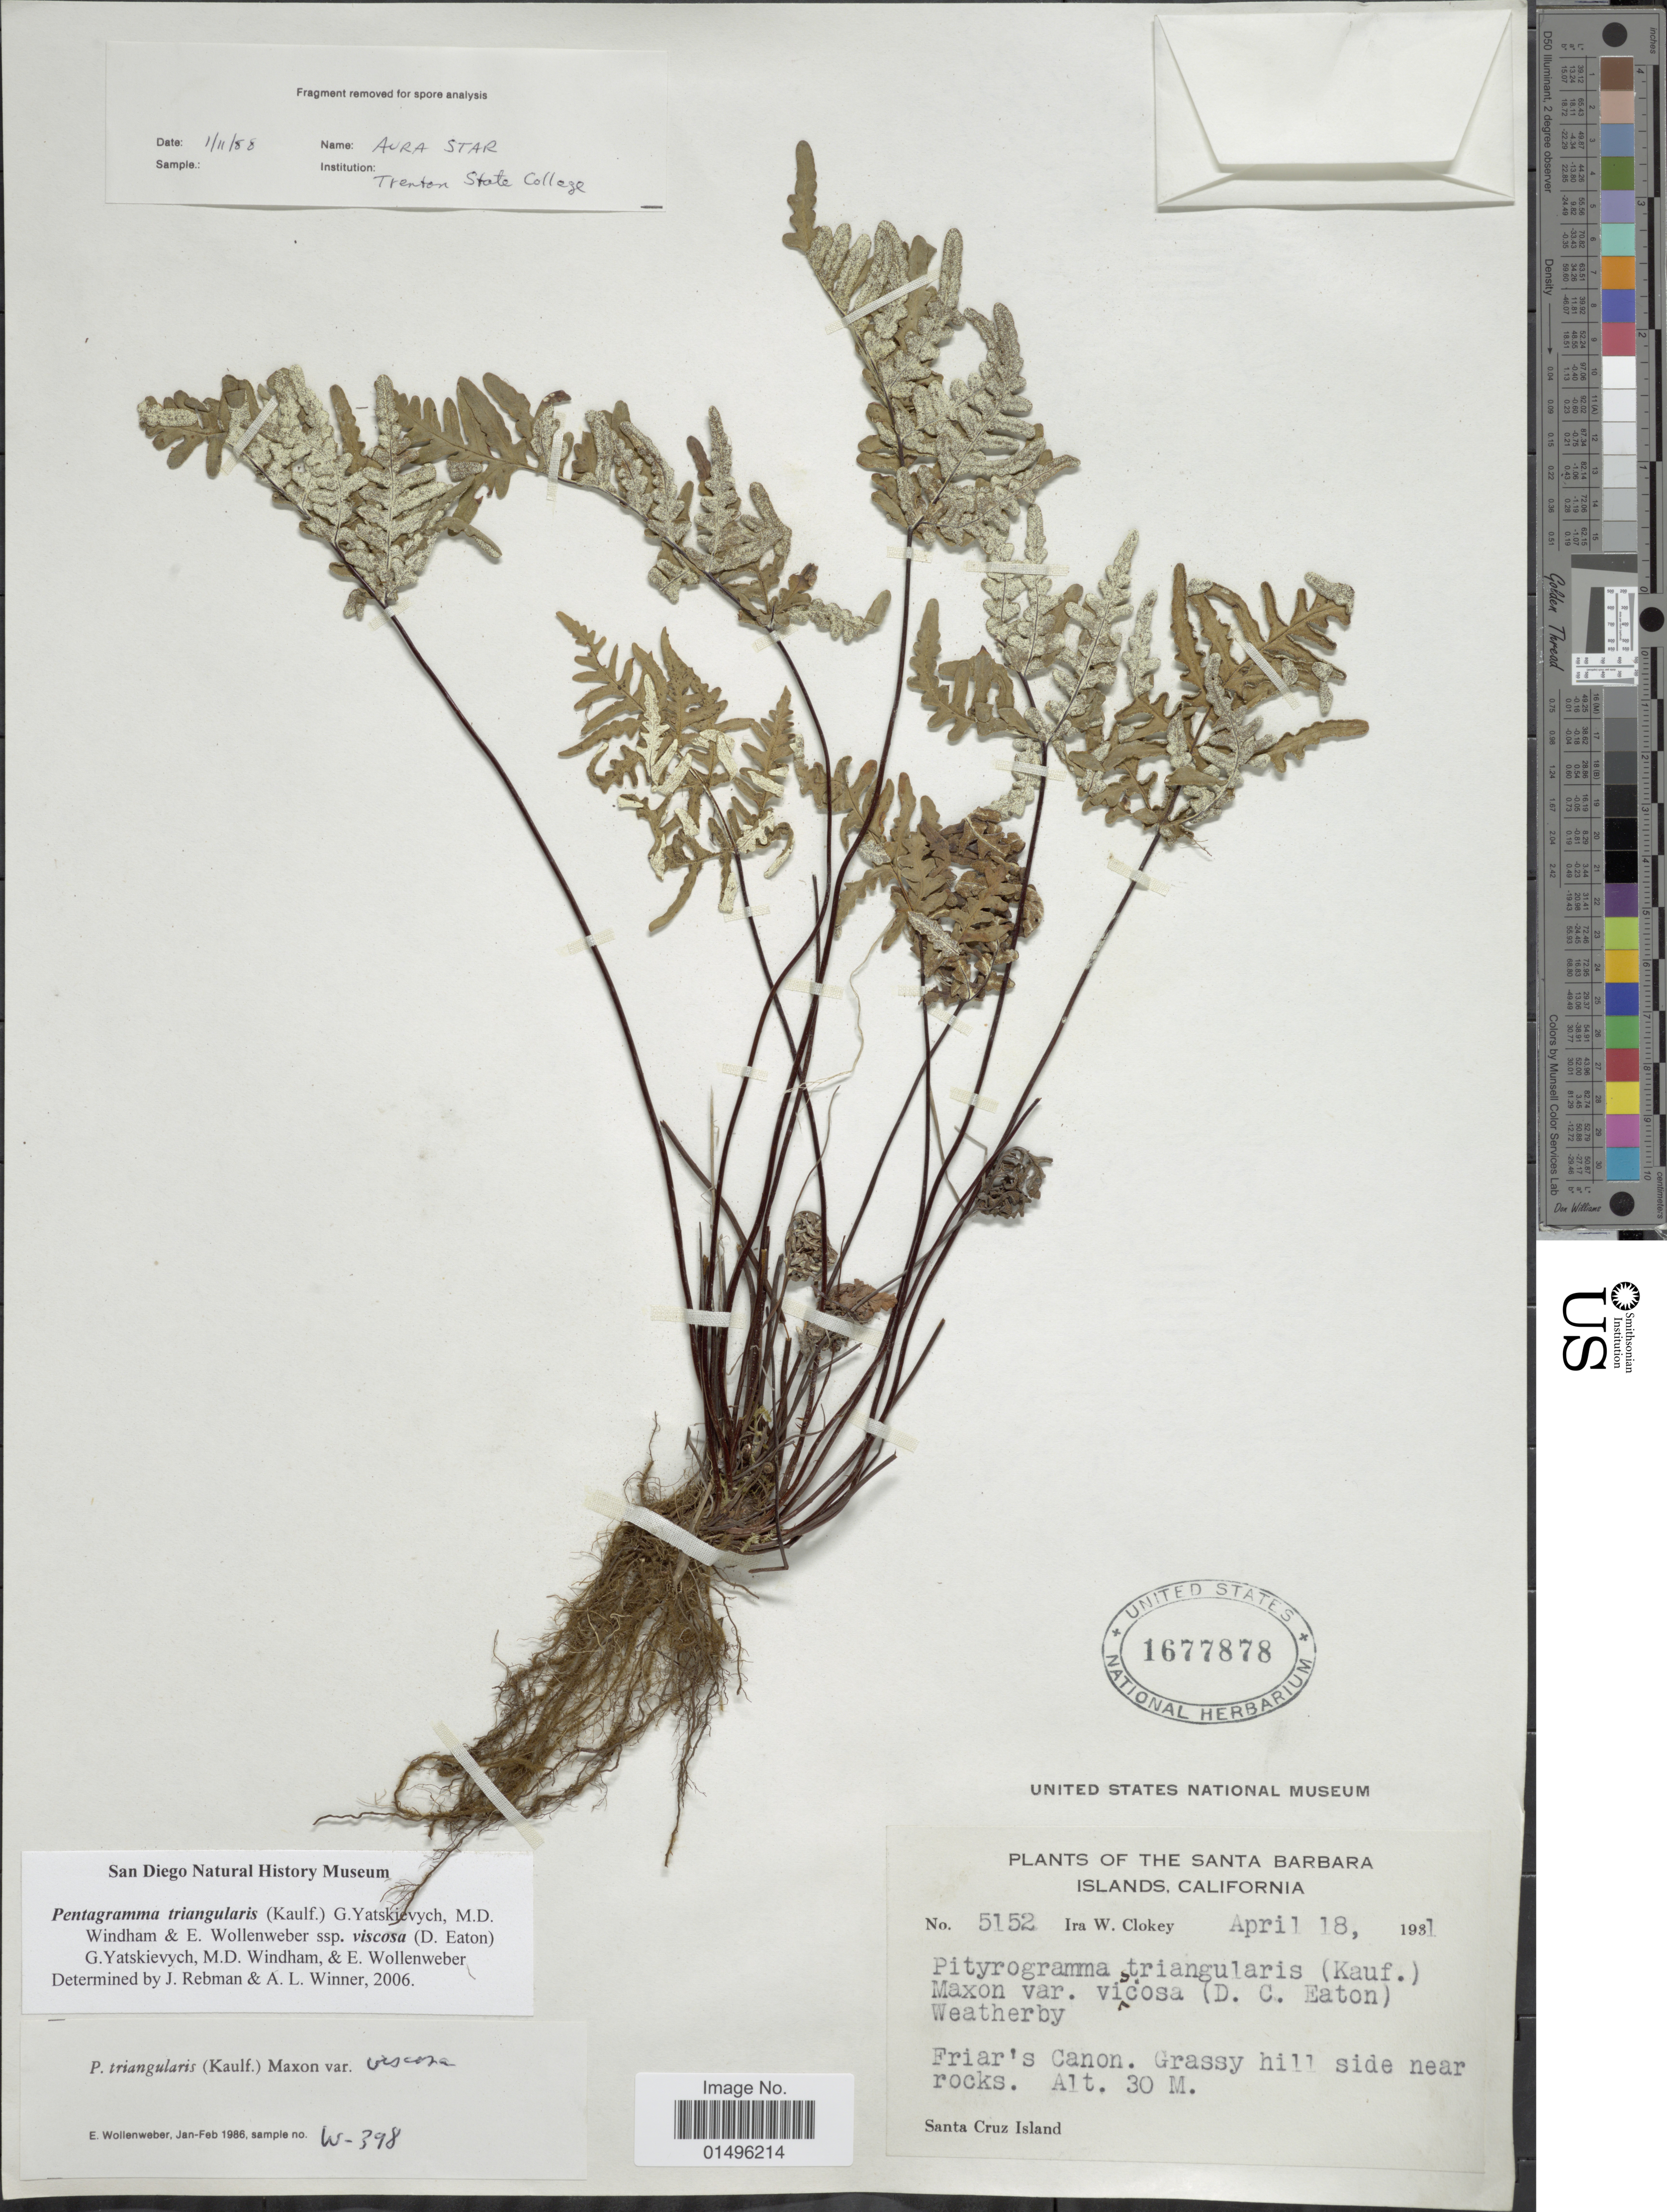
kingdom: Plantae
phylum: Tracheophyta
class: Polypodiopsida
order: Polypodiales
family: Pteridaceae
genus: Pentagramma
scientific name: Pentagramma viscosa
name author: (Nutt. ex D.C. Eaton) Schuettp. & Windham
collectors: I. W. Clokey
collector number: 5152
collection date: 1931-04-18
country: United States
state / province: California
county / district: Santa Barbara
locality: California, Santa Barbara Islands, Friar's Canon, Grassy hill side near rocks. Santa Cruz Island.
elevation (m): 30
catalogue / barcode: US 1677878